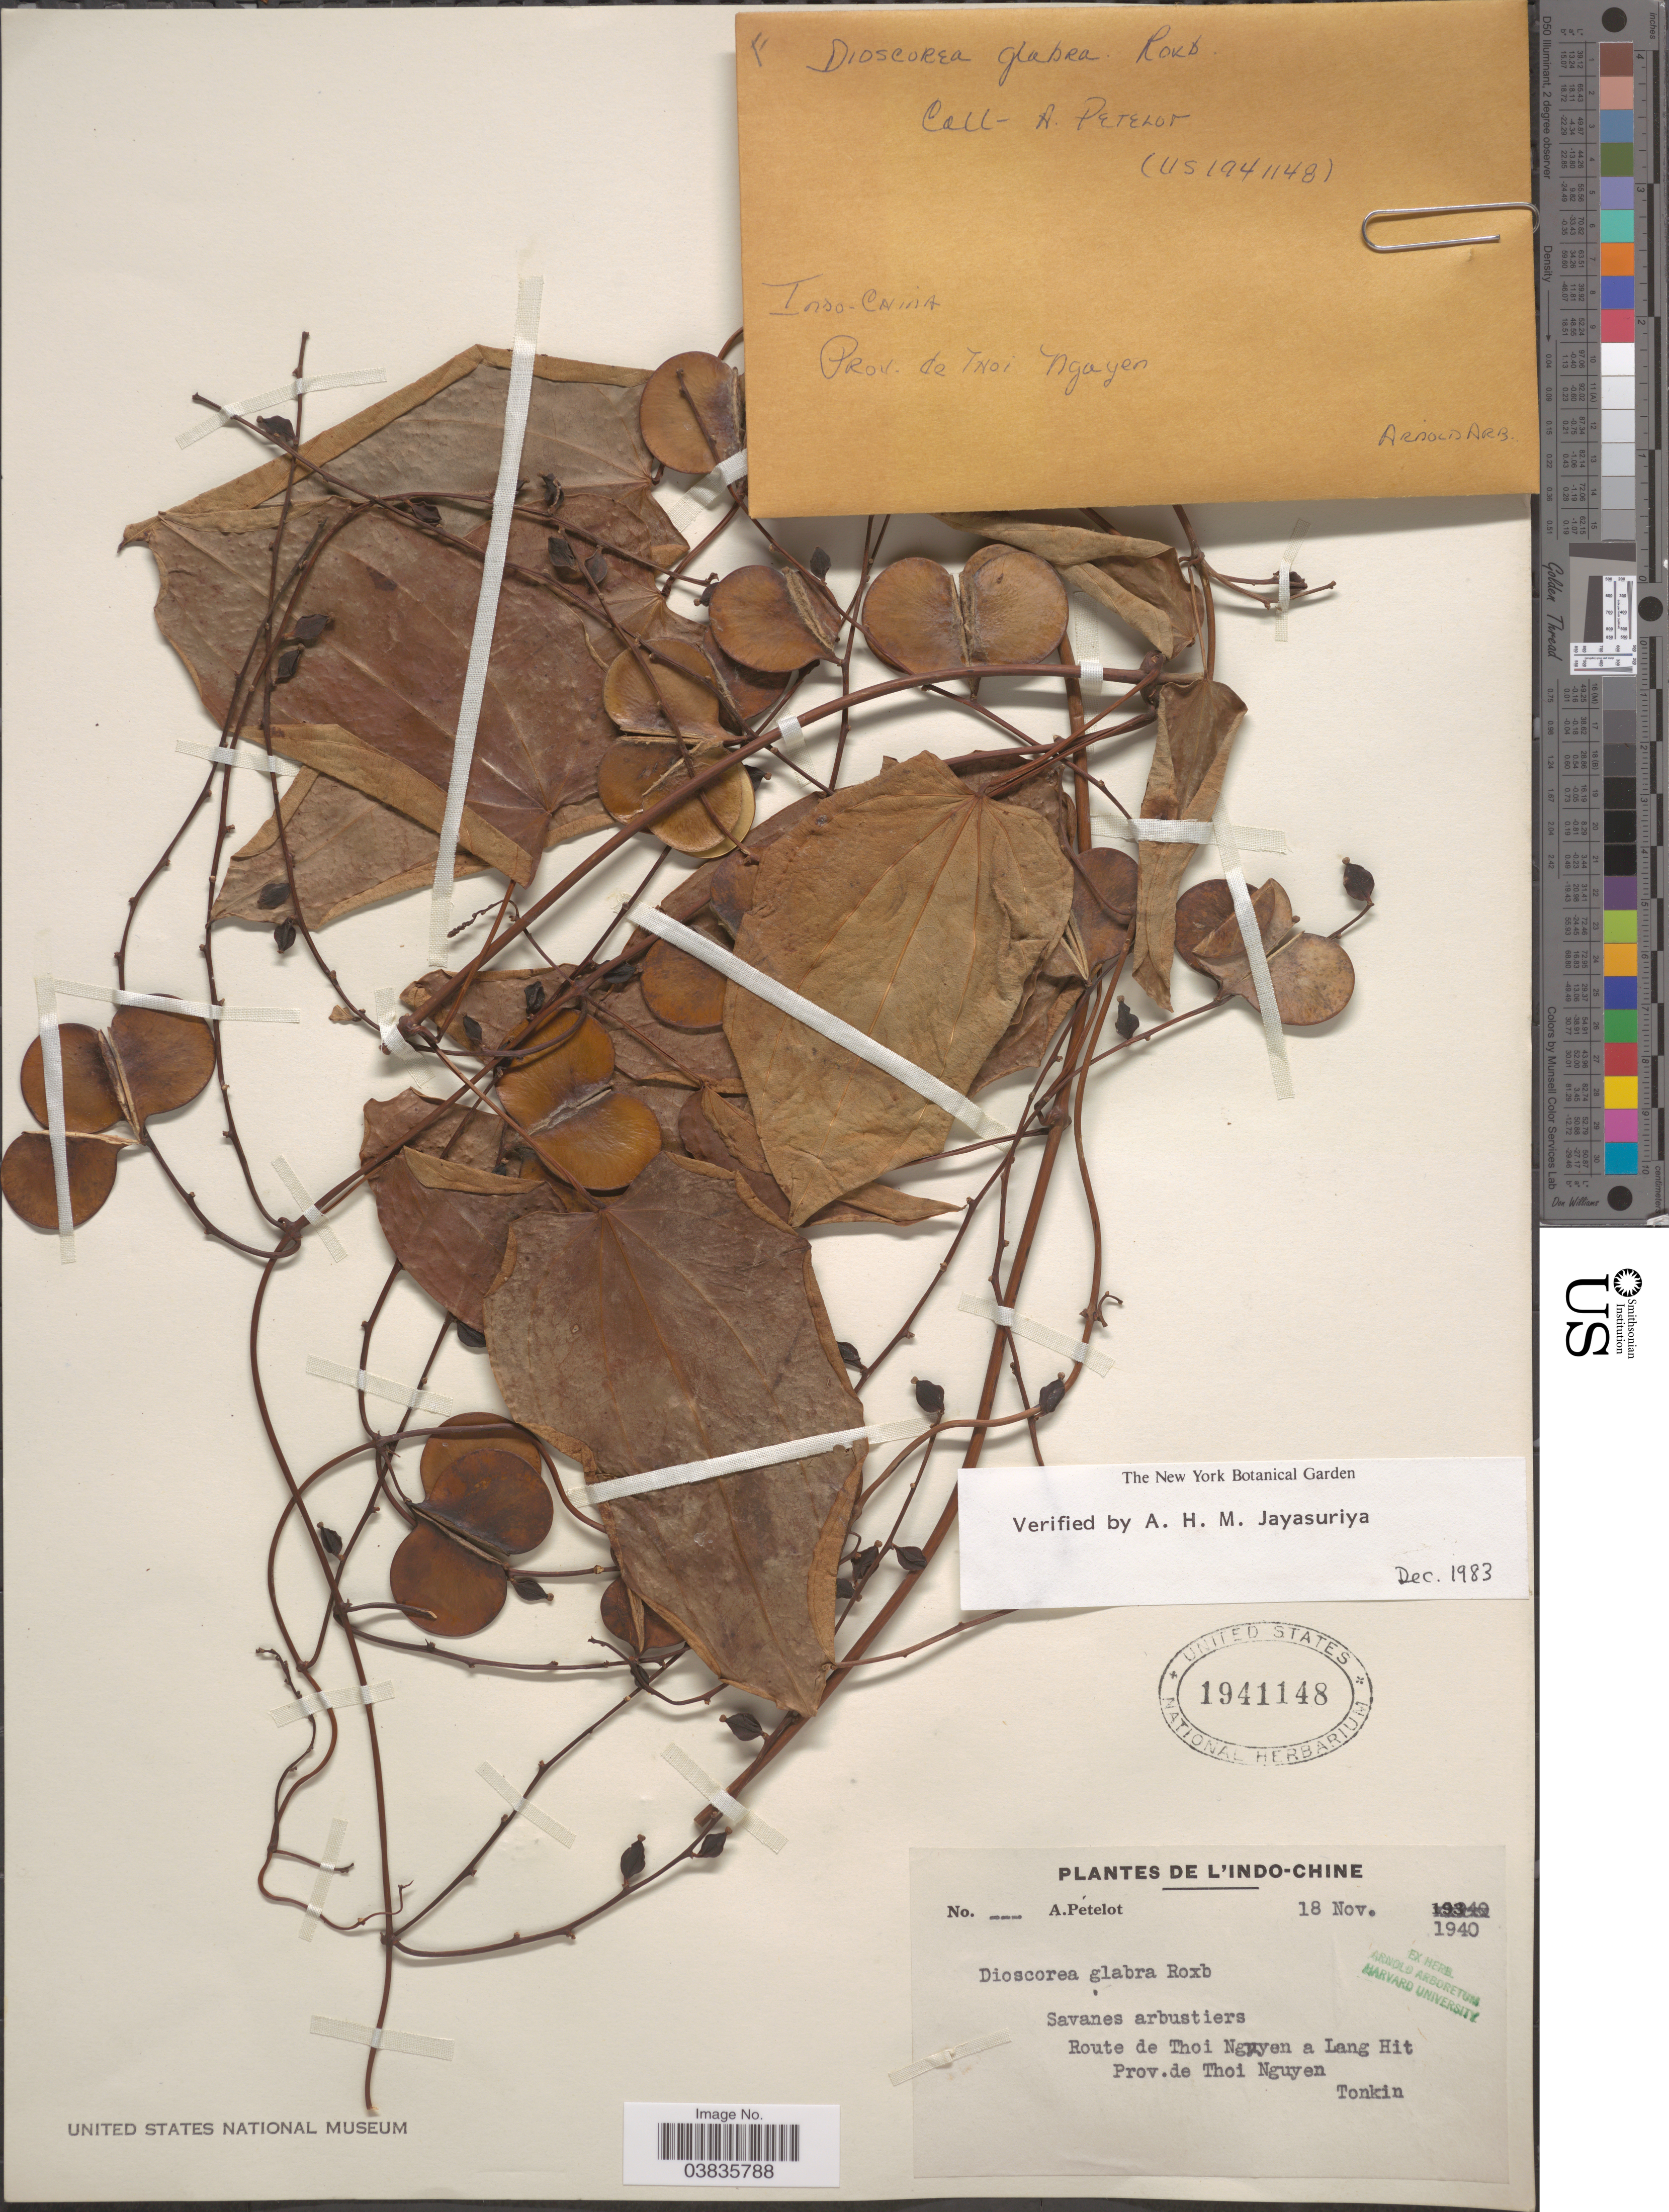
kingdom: Plantae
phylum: Tracheophyta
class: Liliopsida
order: Dioscoreales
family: Dioscoreaceae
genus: Dioscorea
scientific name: Dioscorea glabra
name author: Roxb.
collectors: A. Petelot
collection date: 1940-11-18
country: Vietnam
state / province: Thai Nguyen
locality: L'Indo-Chine. Route de Thoi Nguyen a Lang Hit. Prov. de Thoi Nguyen. Tonkin.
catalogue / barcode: US 1941148